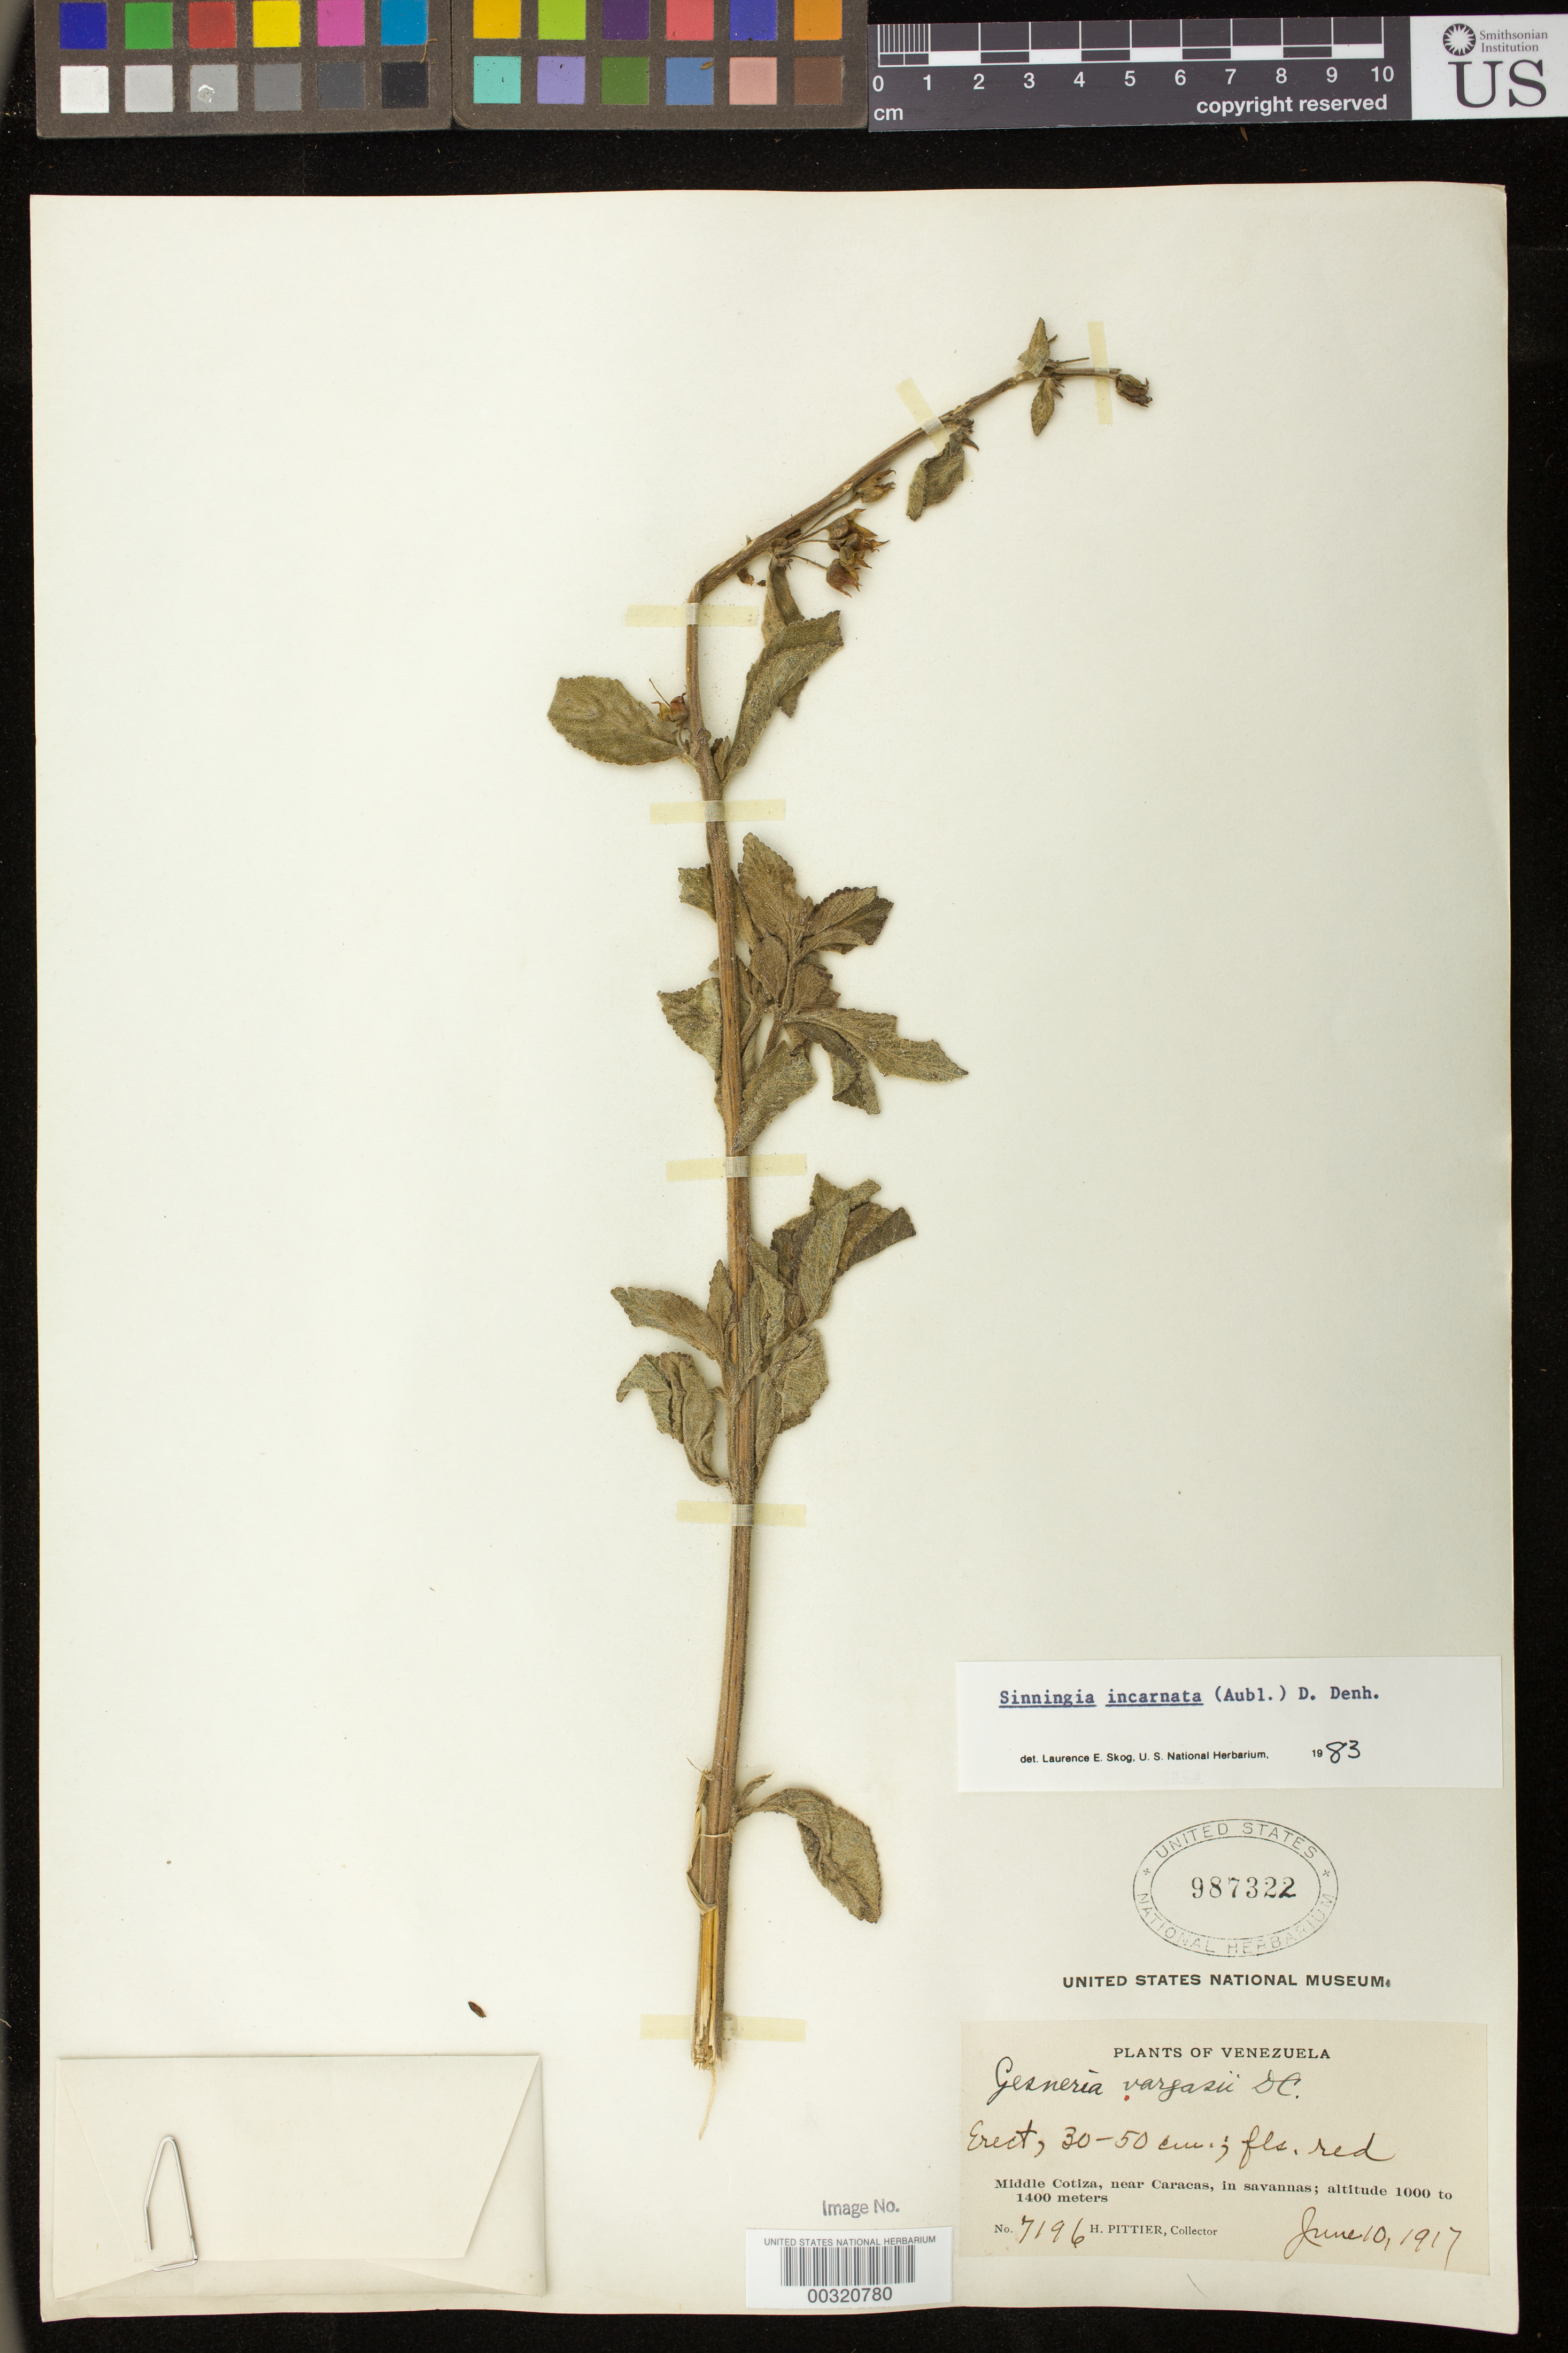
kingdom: Plantae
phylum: Tracheophyta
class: Magnoliopsida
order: Lamiales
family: Gesneriaceae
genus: Sinningia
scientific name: Sinningia incarnata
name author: (Aubl.) D.L. Denham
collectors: H. F. Pittier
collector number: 7196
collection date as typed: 10 Jun 1917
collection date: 1917-06-10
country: Venezuela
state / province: Distrito Federal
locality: Middle Cotiza, near Caracas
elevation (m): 1000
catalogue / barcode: US 987322